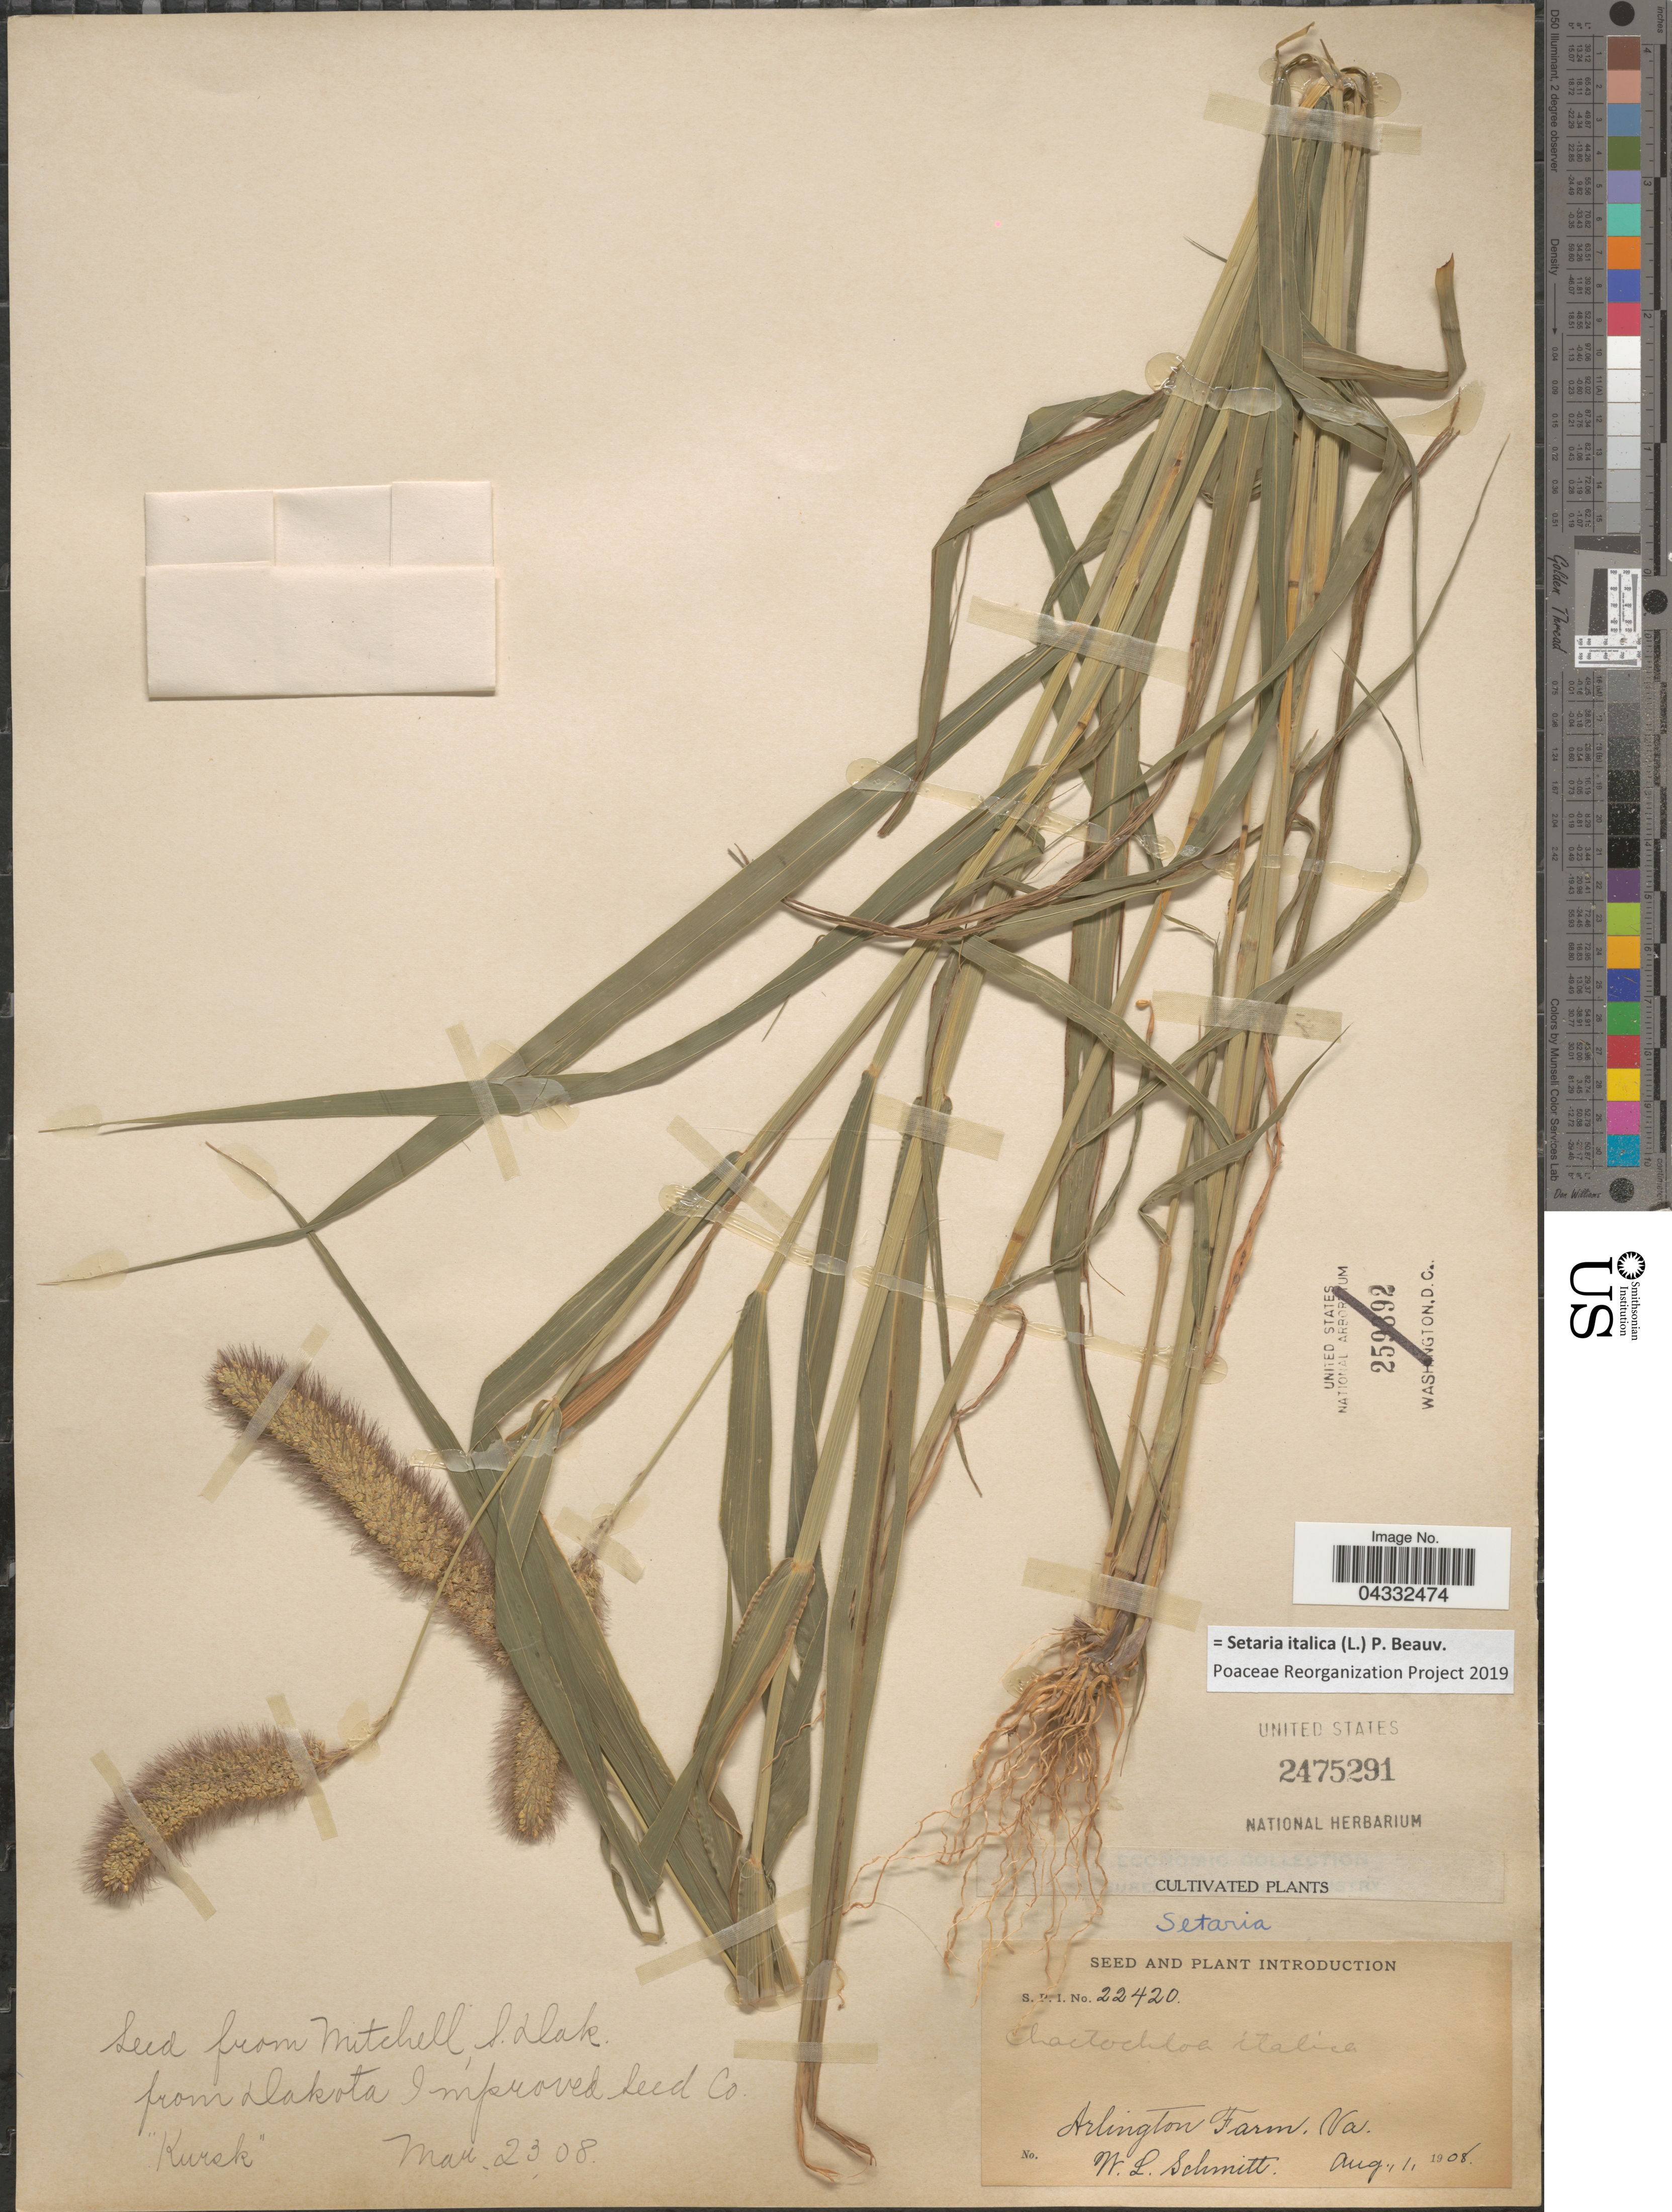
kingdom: Plantae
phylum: Tracheophyta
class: Liliopsida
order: Poales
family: Poaceae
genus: Setaria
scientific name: Setaria italica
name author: (L.) P. Beauv.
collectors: W. L. Schmitt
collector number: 22420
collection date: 1908-08-01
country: United States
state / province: Virginia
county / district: Arlington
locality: Arlington Farm.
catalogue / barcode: US 2475291